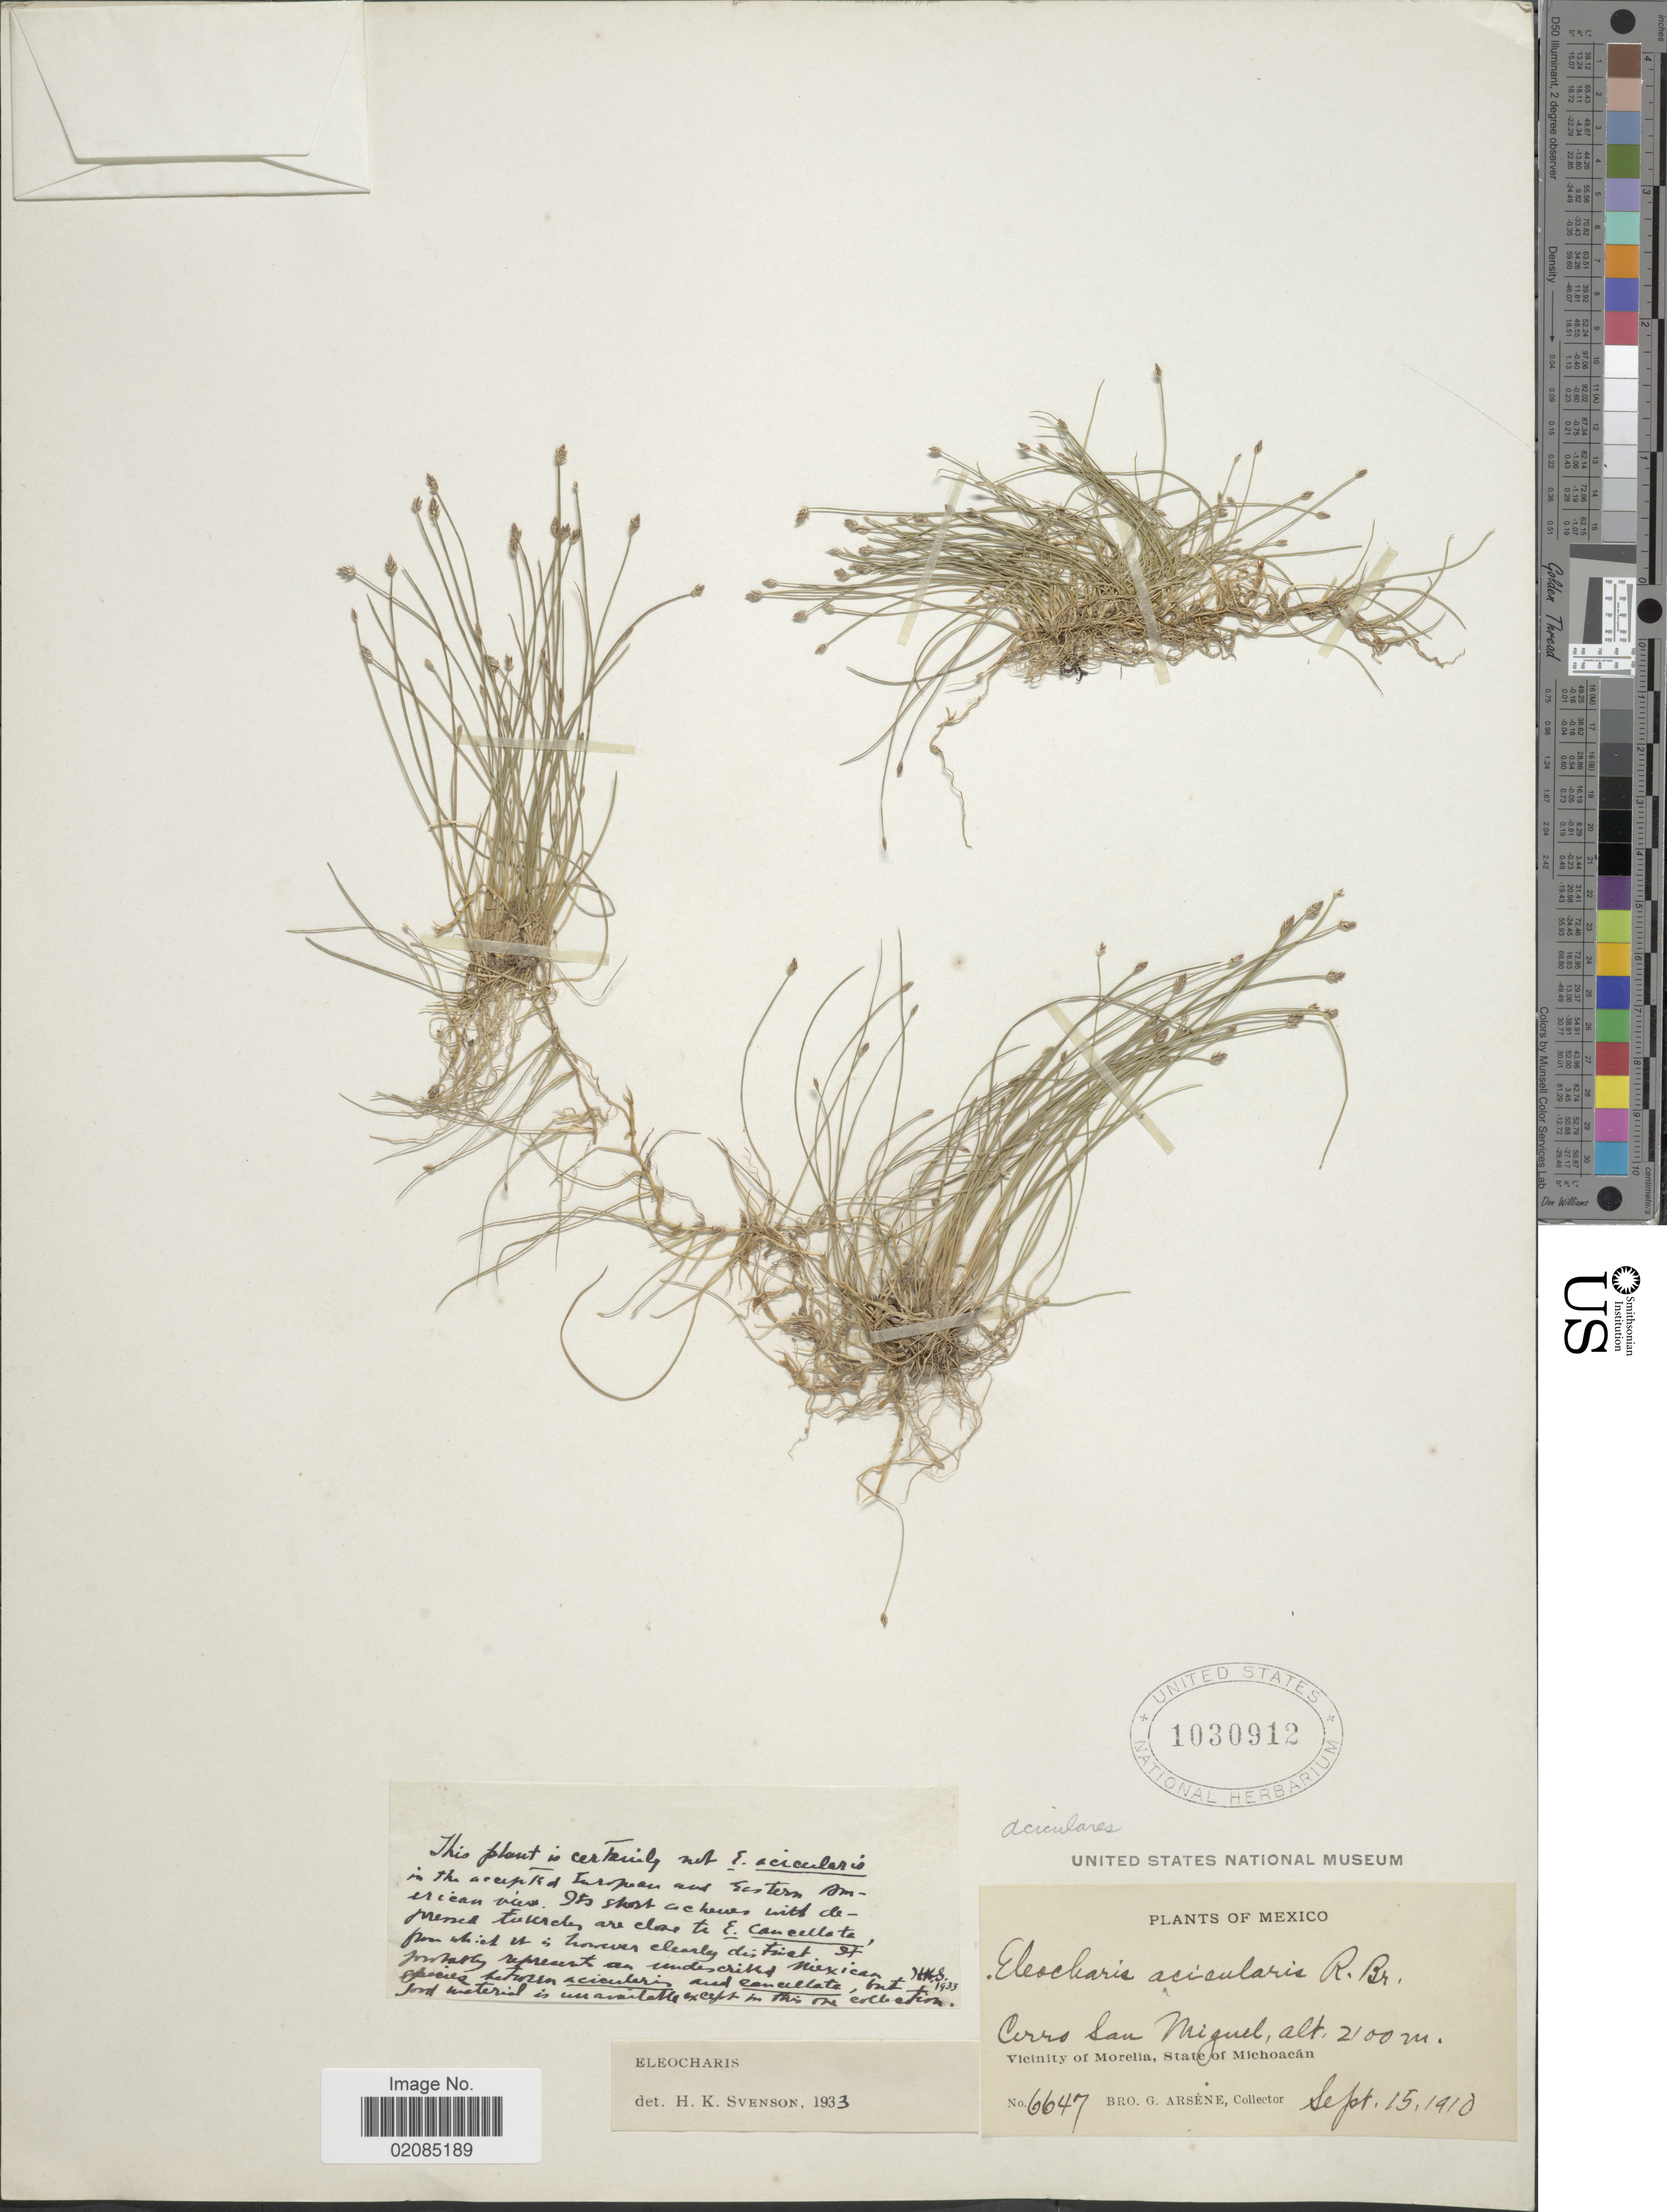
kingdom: Plantae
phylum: Tracheophyta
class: Liliopsida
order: Poales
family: Cyperaceae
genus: Eleocharis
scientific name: Eleocharis acicularis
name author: (L.) Roem. & Schult.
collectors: Bro. G. Arsène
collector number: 6647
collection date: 1910-09-15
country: Mexico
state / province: Michoacán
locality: Cerro San Miguel. Vicinity of Morelia, State of Michoacan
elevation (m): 2100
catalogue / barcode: US 1030912